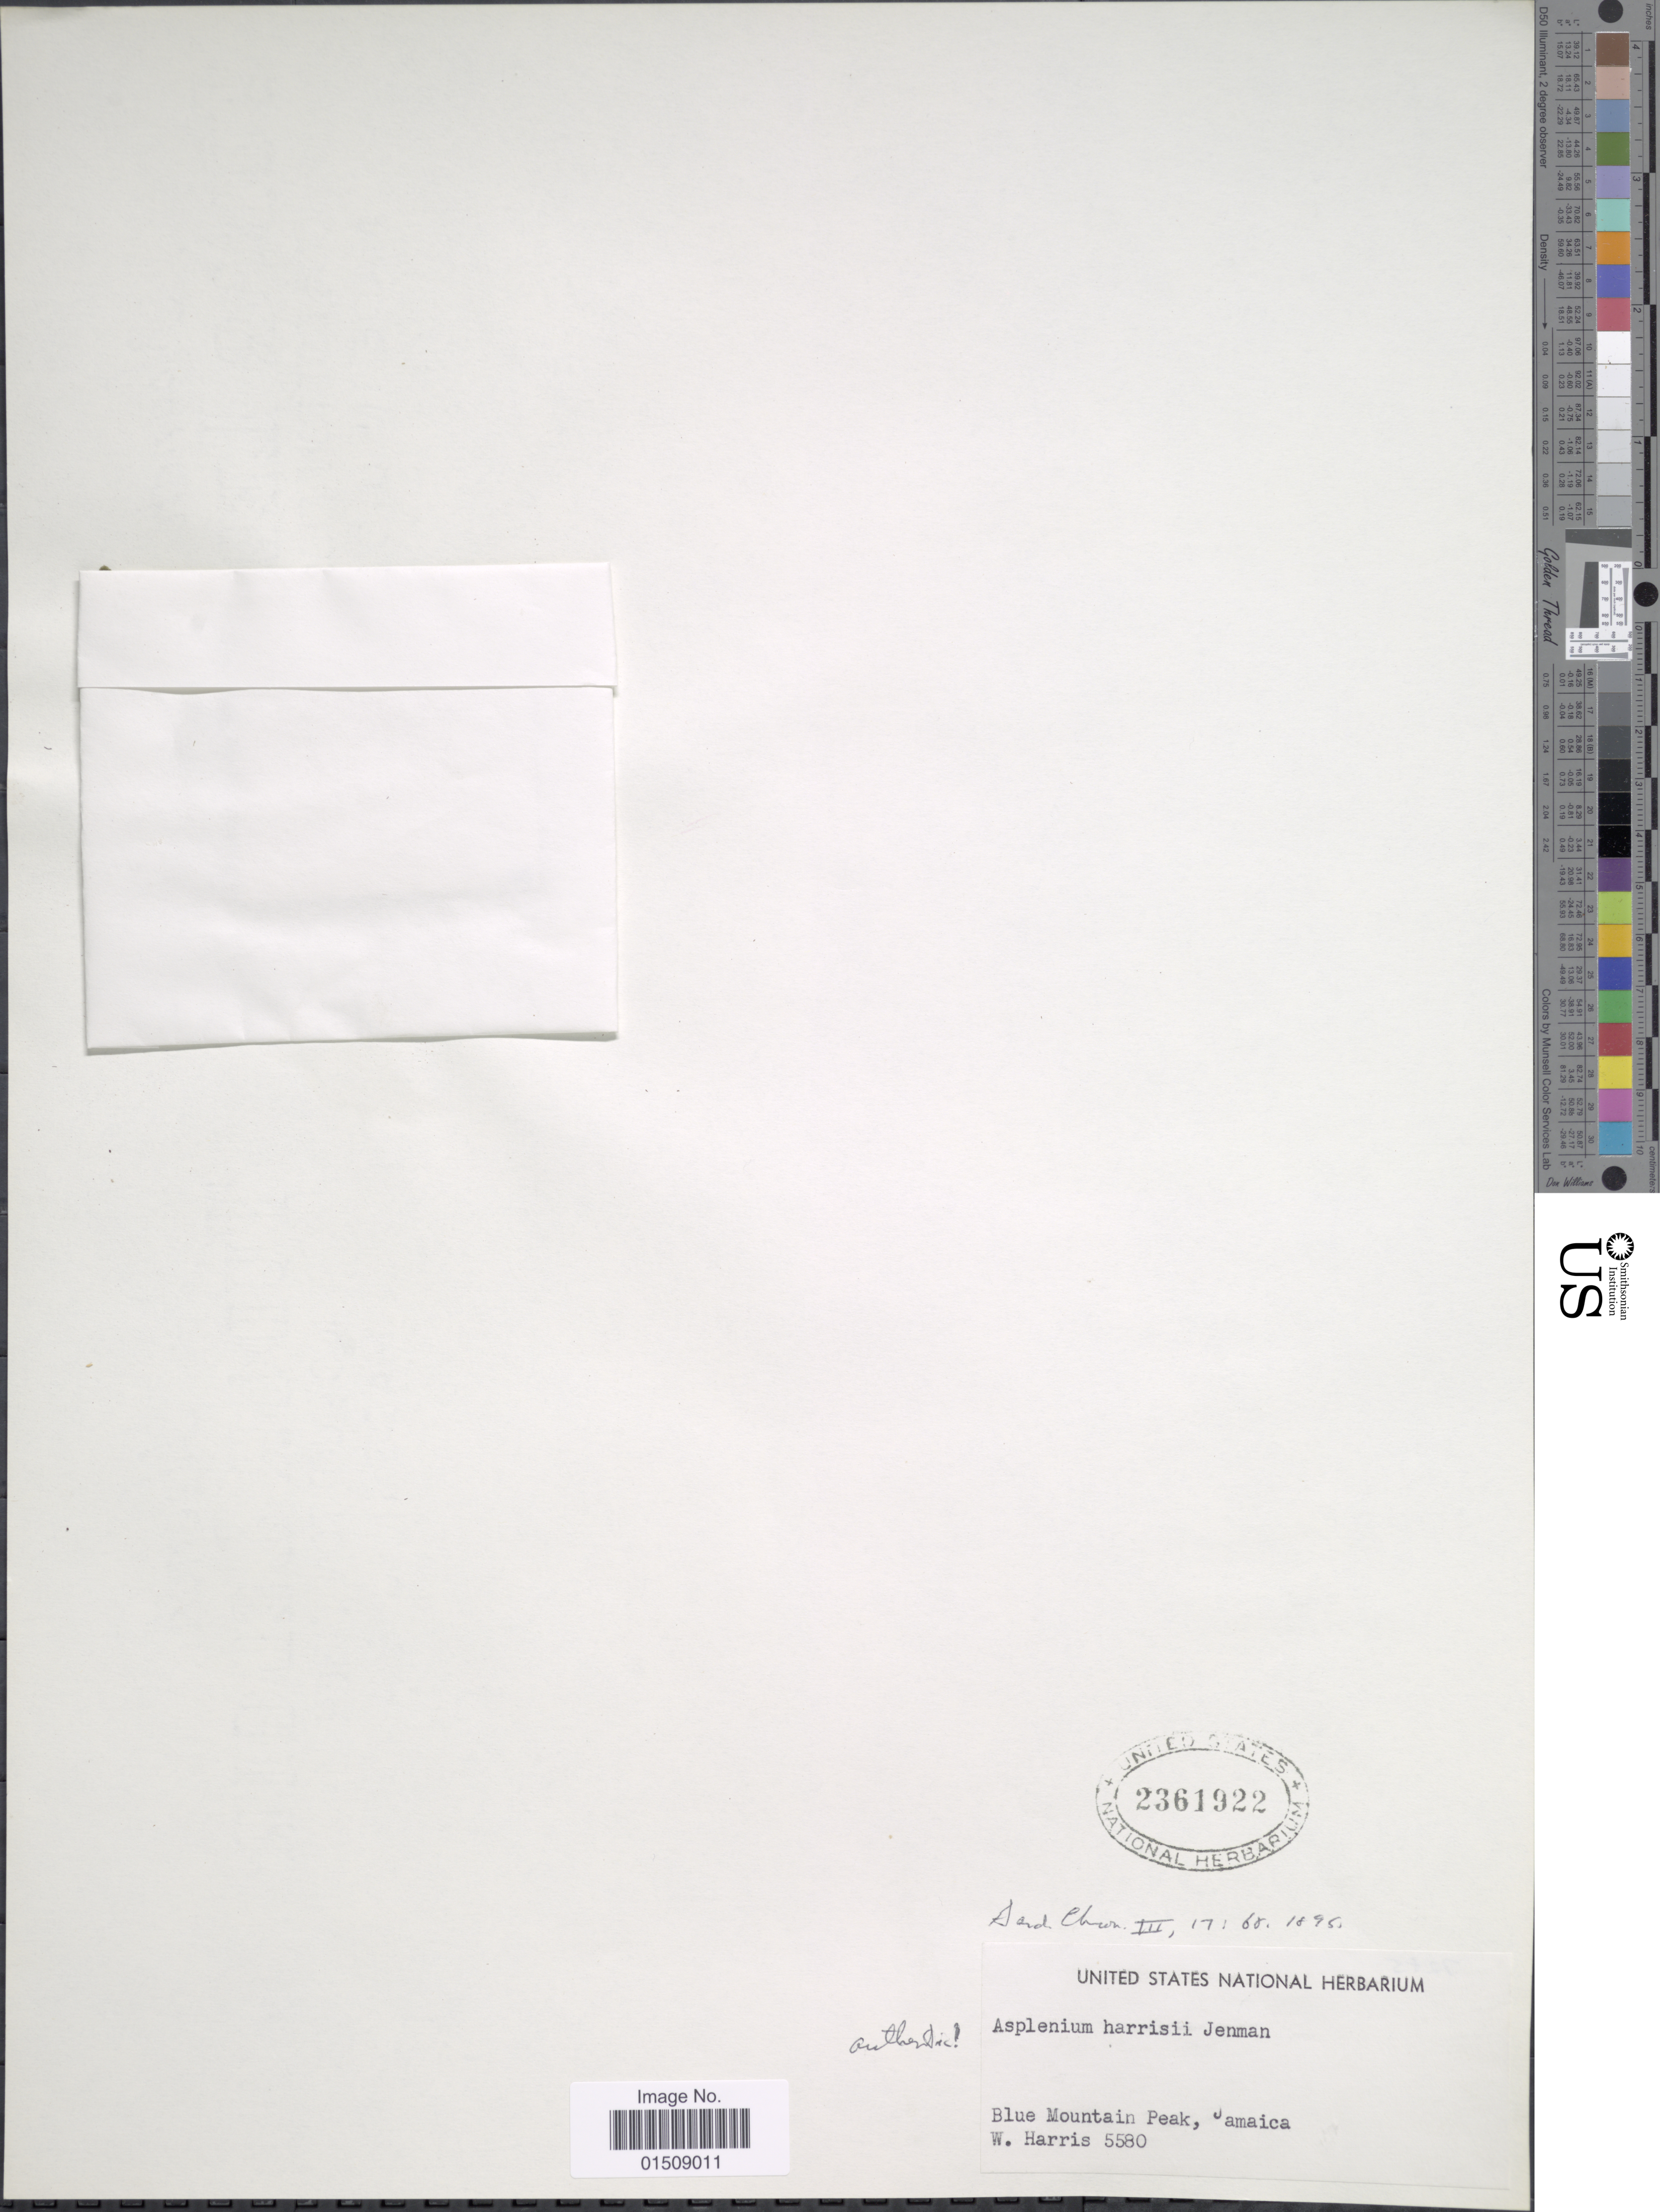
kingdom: Plantae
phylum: Tracheophyta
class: Polypodiopsida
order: Polypodiales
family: Aspleniaceae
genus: Asplenium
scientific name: Asplenium harrisii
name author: Jenman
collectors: W. Harris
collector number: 5580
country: Jamaica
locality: Blue Mountain Peak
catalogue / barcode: US 2361922